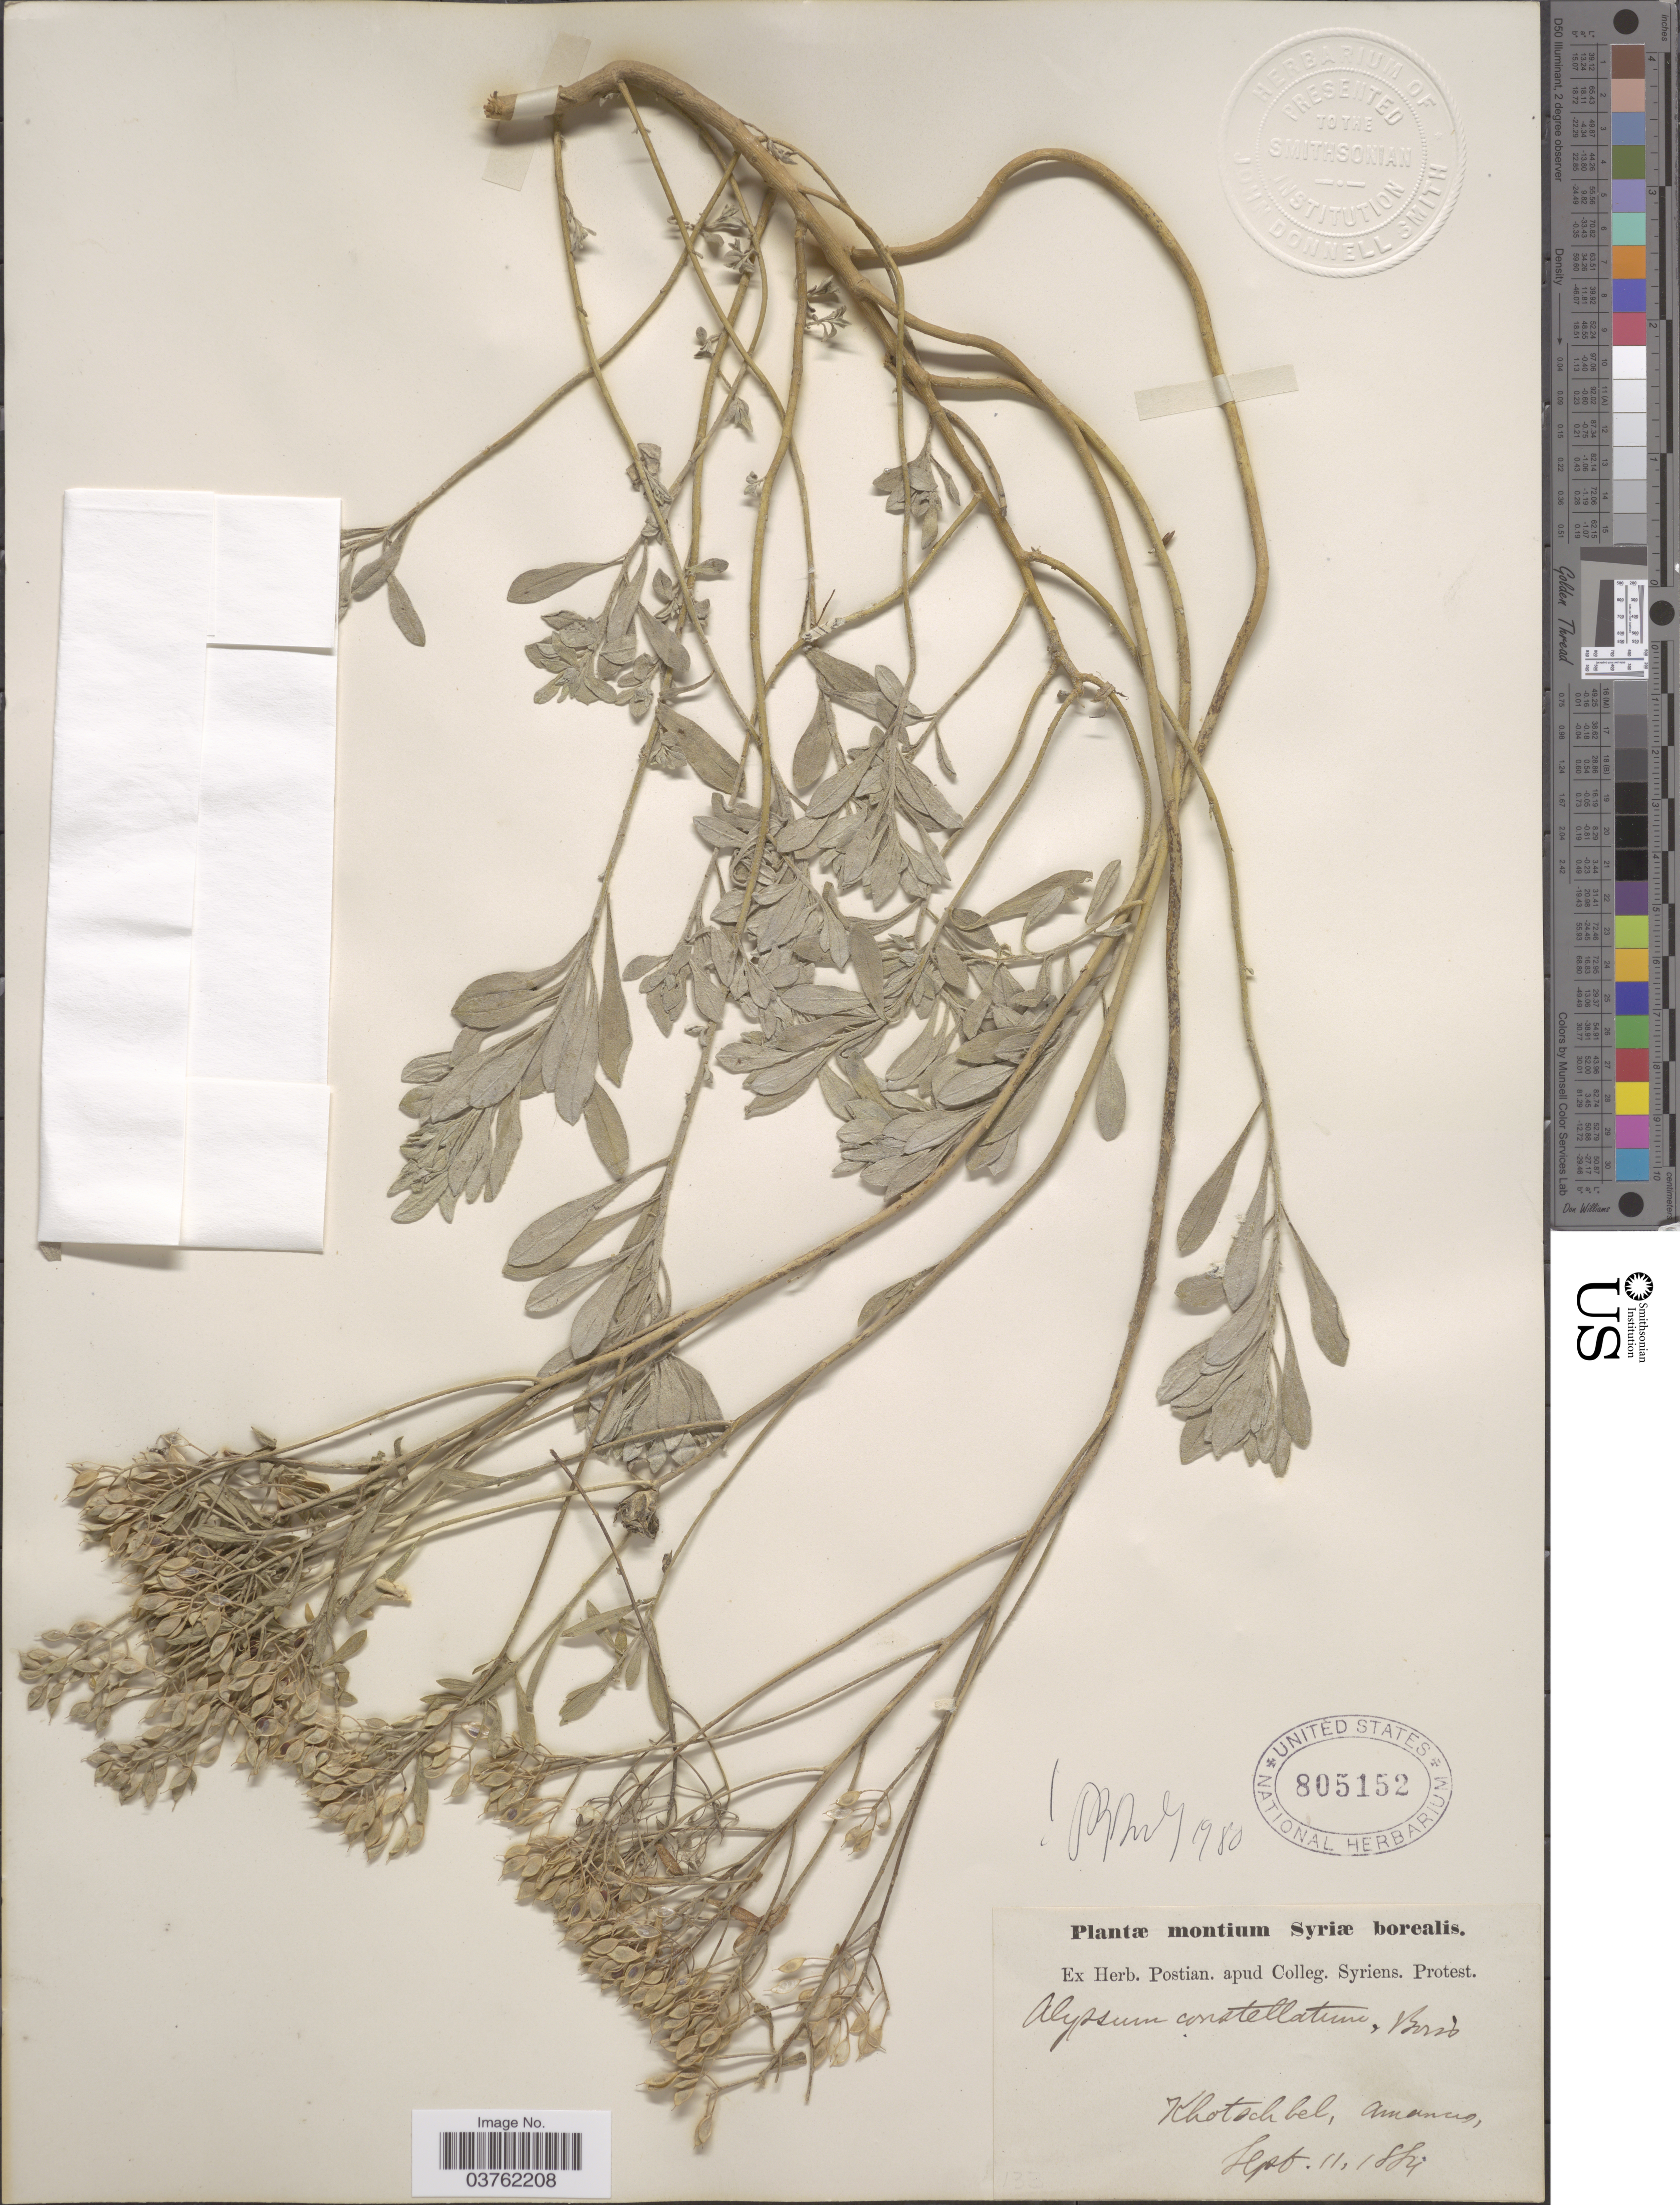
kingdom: Plantae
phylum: Tracheophyta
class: Magnoliopsida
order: Brassicales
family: Brassicaceae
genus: Alyssum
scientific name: Alyssum constellatum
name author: Boiss.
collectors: ex herb. Postian. apud Colleg. Syriens. Protest. USE "Fannie P. A. Shepard" (10308853) AS PRIMARY COLLECTOR INSTEAD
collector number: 133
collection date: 1884-09-11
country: Syria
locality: Montium Syriæ borealis. Khotschbel, Amanus.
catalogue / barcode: US 805152